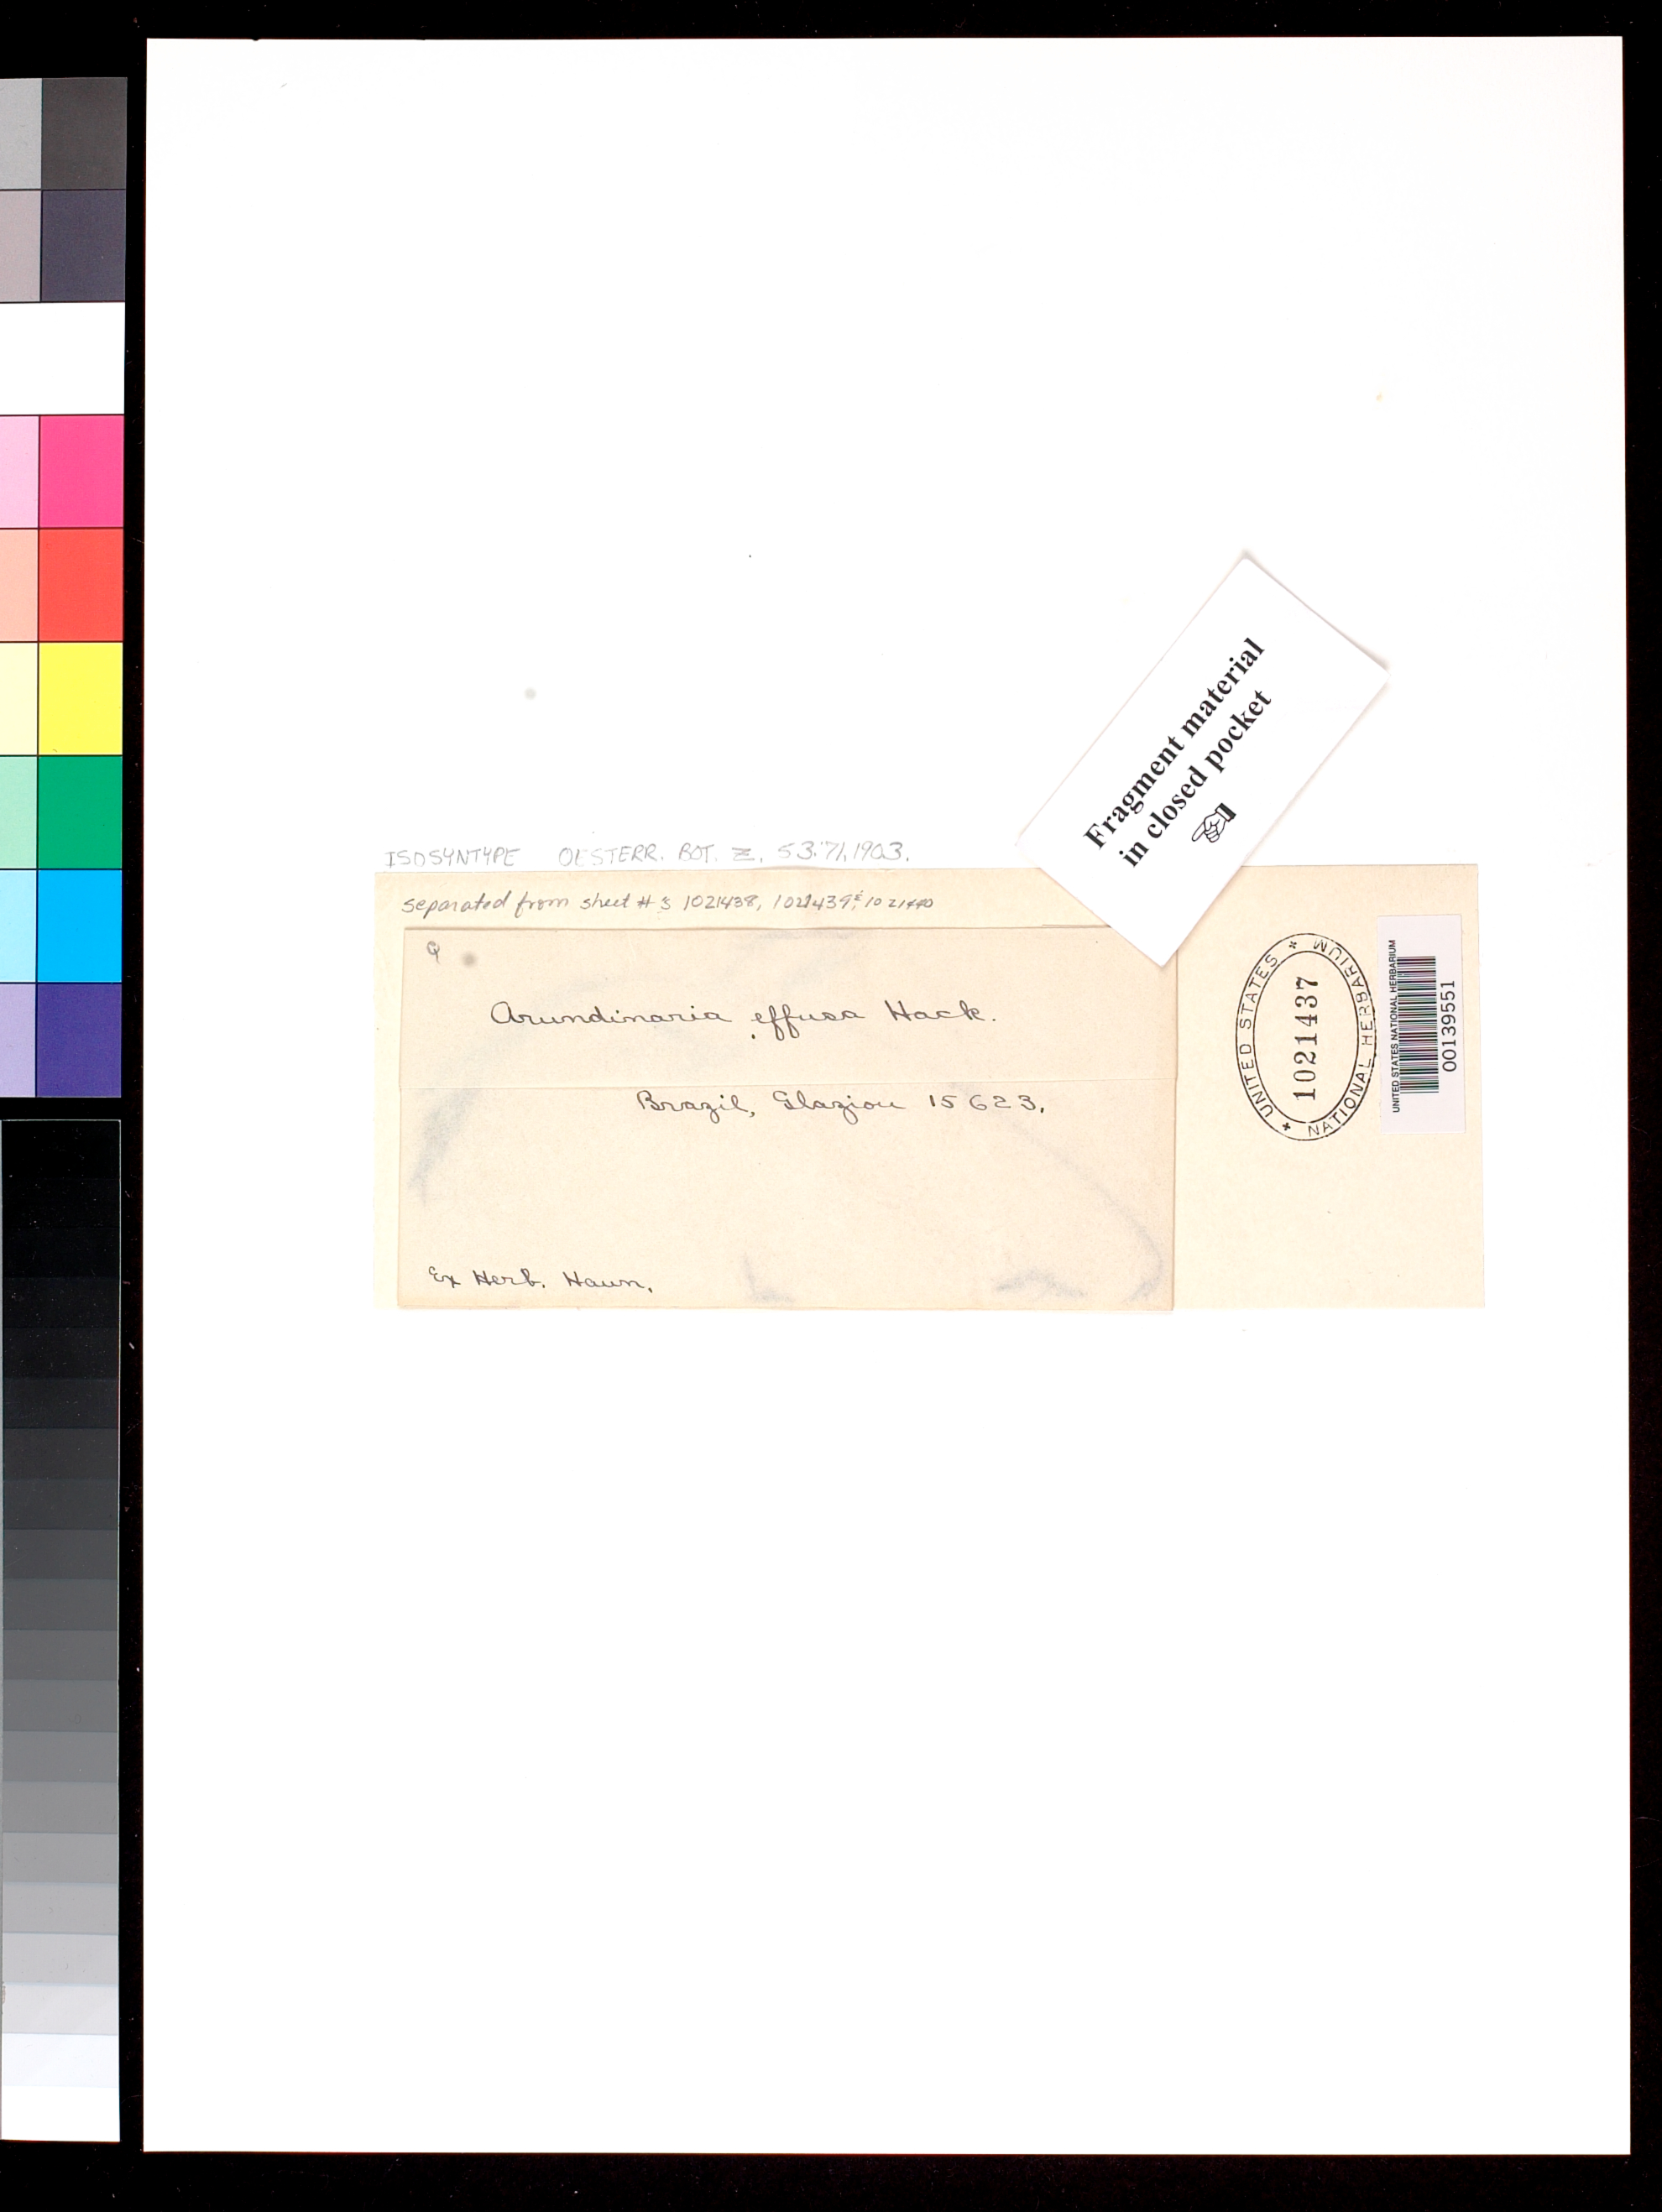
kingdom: Plantae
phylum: Tracheophyta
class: Liliopsida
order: Poales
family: Poaceae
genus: Arundinaria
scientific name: Arundinaria effusa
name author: Hack.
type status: Isosyntype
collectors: A. F. M. Glaziou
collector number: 15623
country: Brazil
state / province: Rio de Janeiro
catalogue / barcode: US 1021437